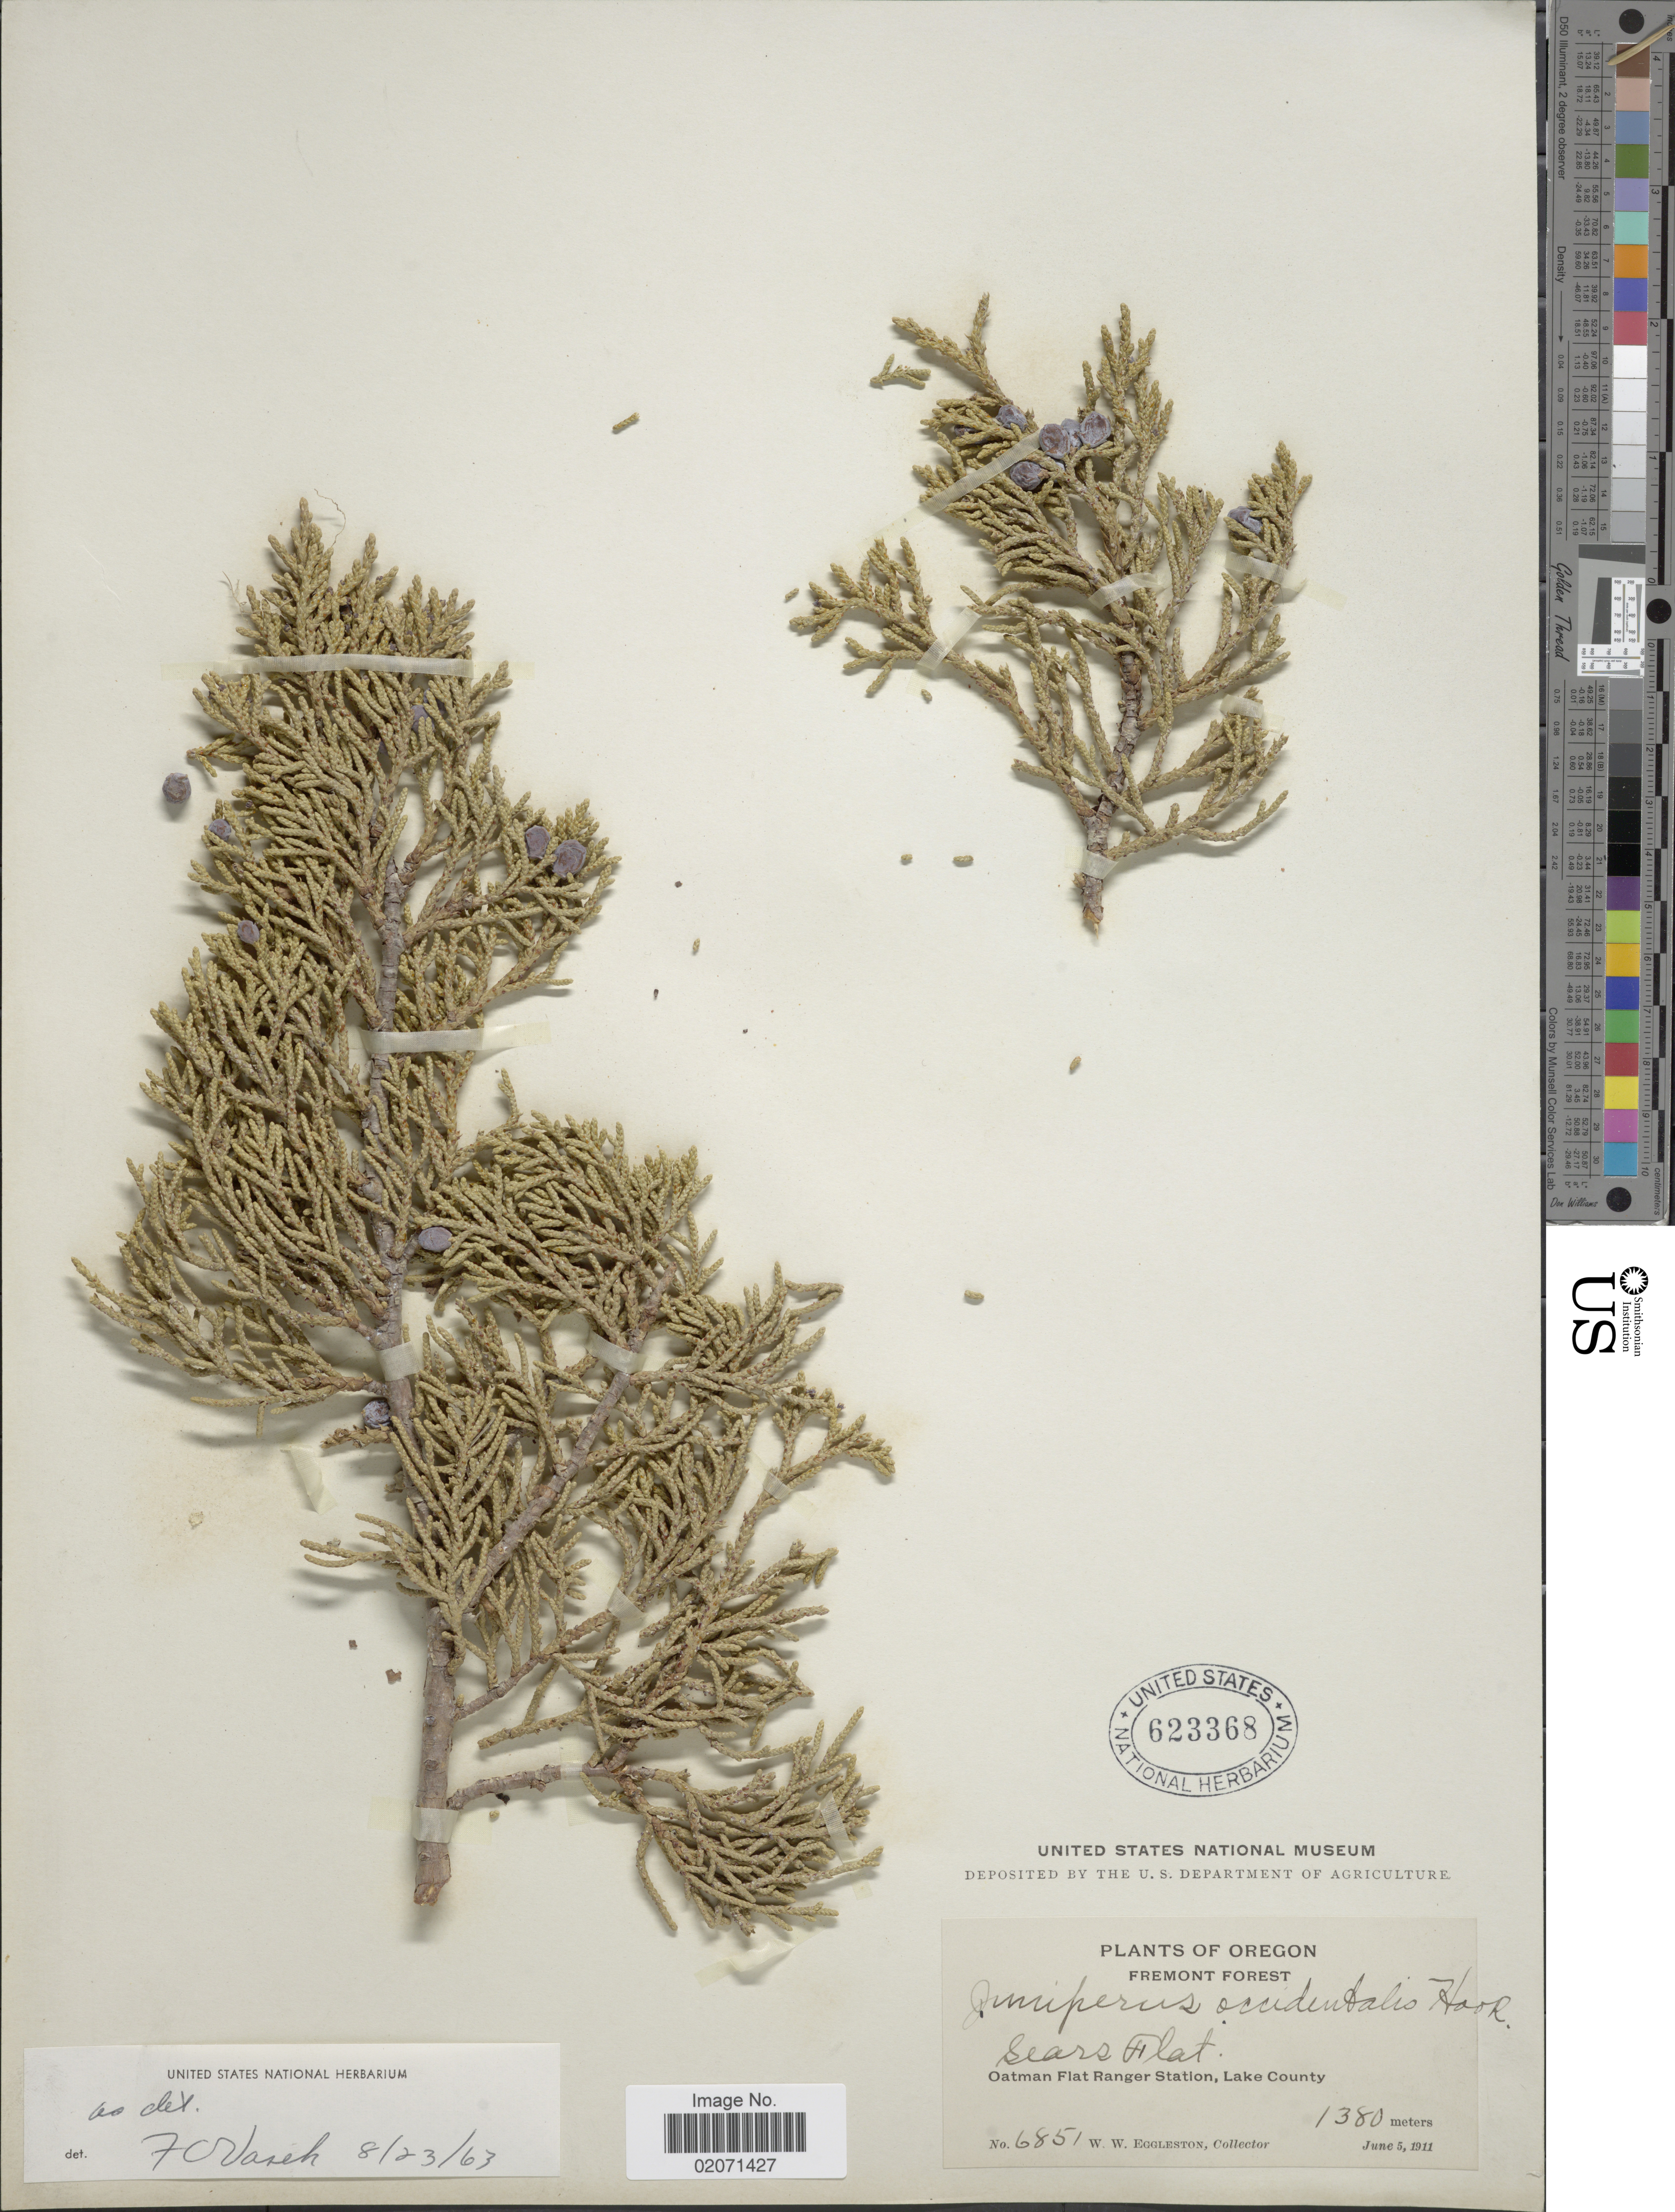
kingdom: Plantae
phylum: Tracheophyta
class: Pinopsida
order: Pinales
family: Cupressaceae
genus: Juniperus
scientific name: Juniperus occidentalis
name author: Hook.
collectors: W. W. Eggleston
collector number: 6851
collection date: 1911-06-05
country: United States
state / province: Oregon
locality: Fremont Forest. Oatman Flat Ranger Station, Lake County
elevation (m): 1380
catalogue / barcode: US 623368